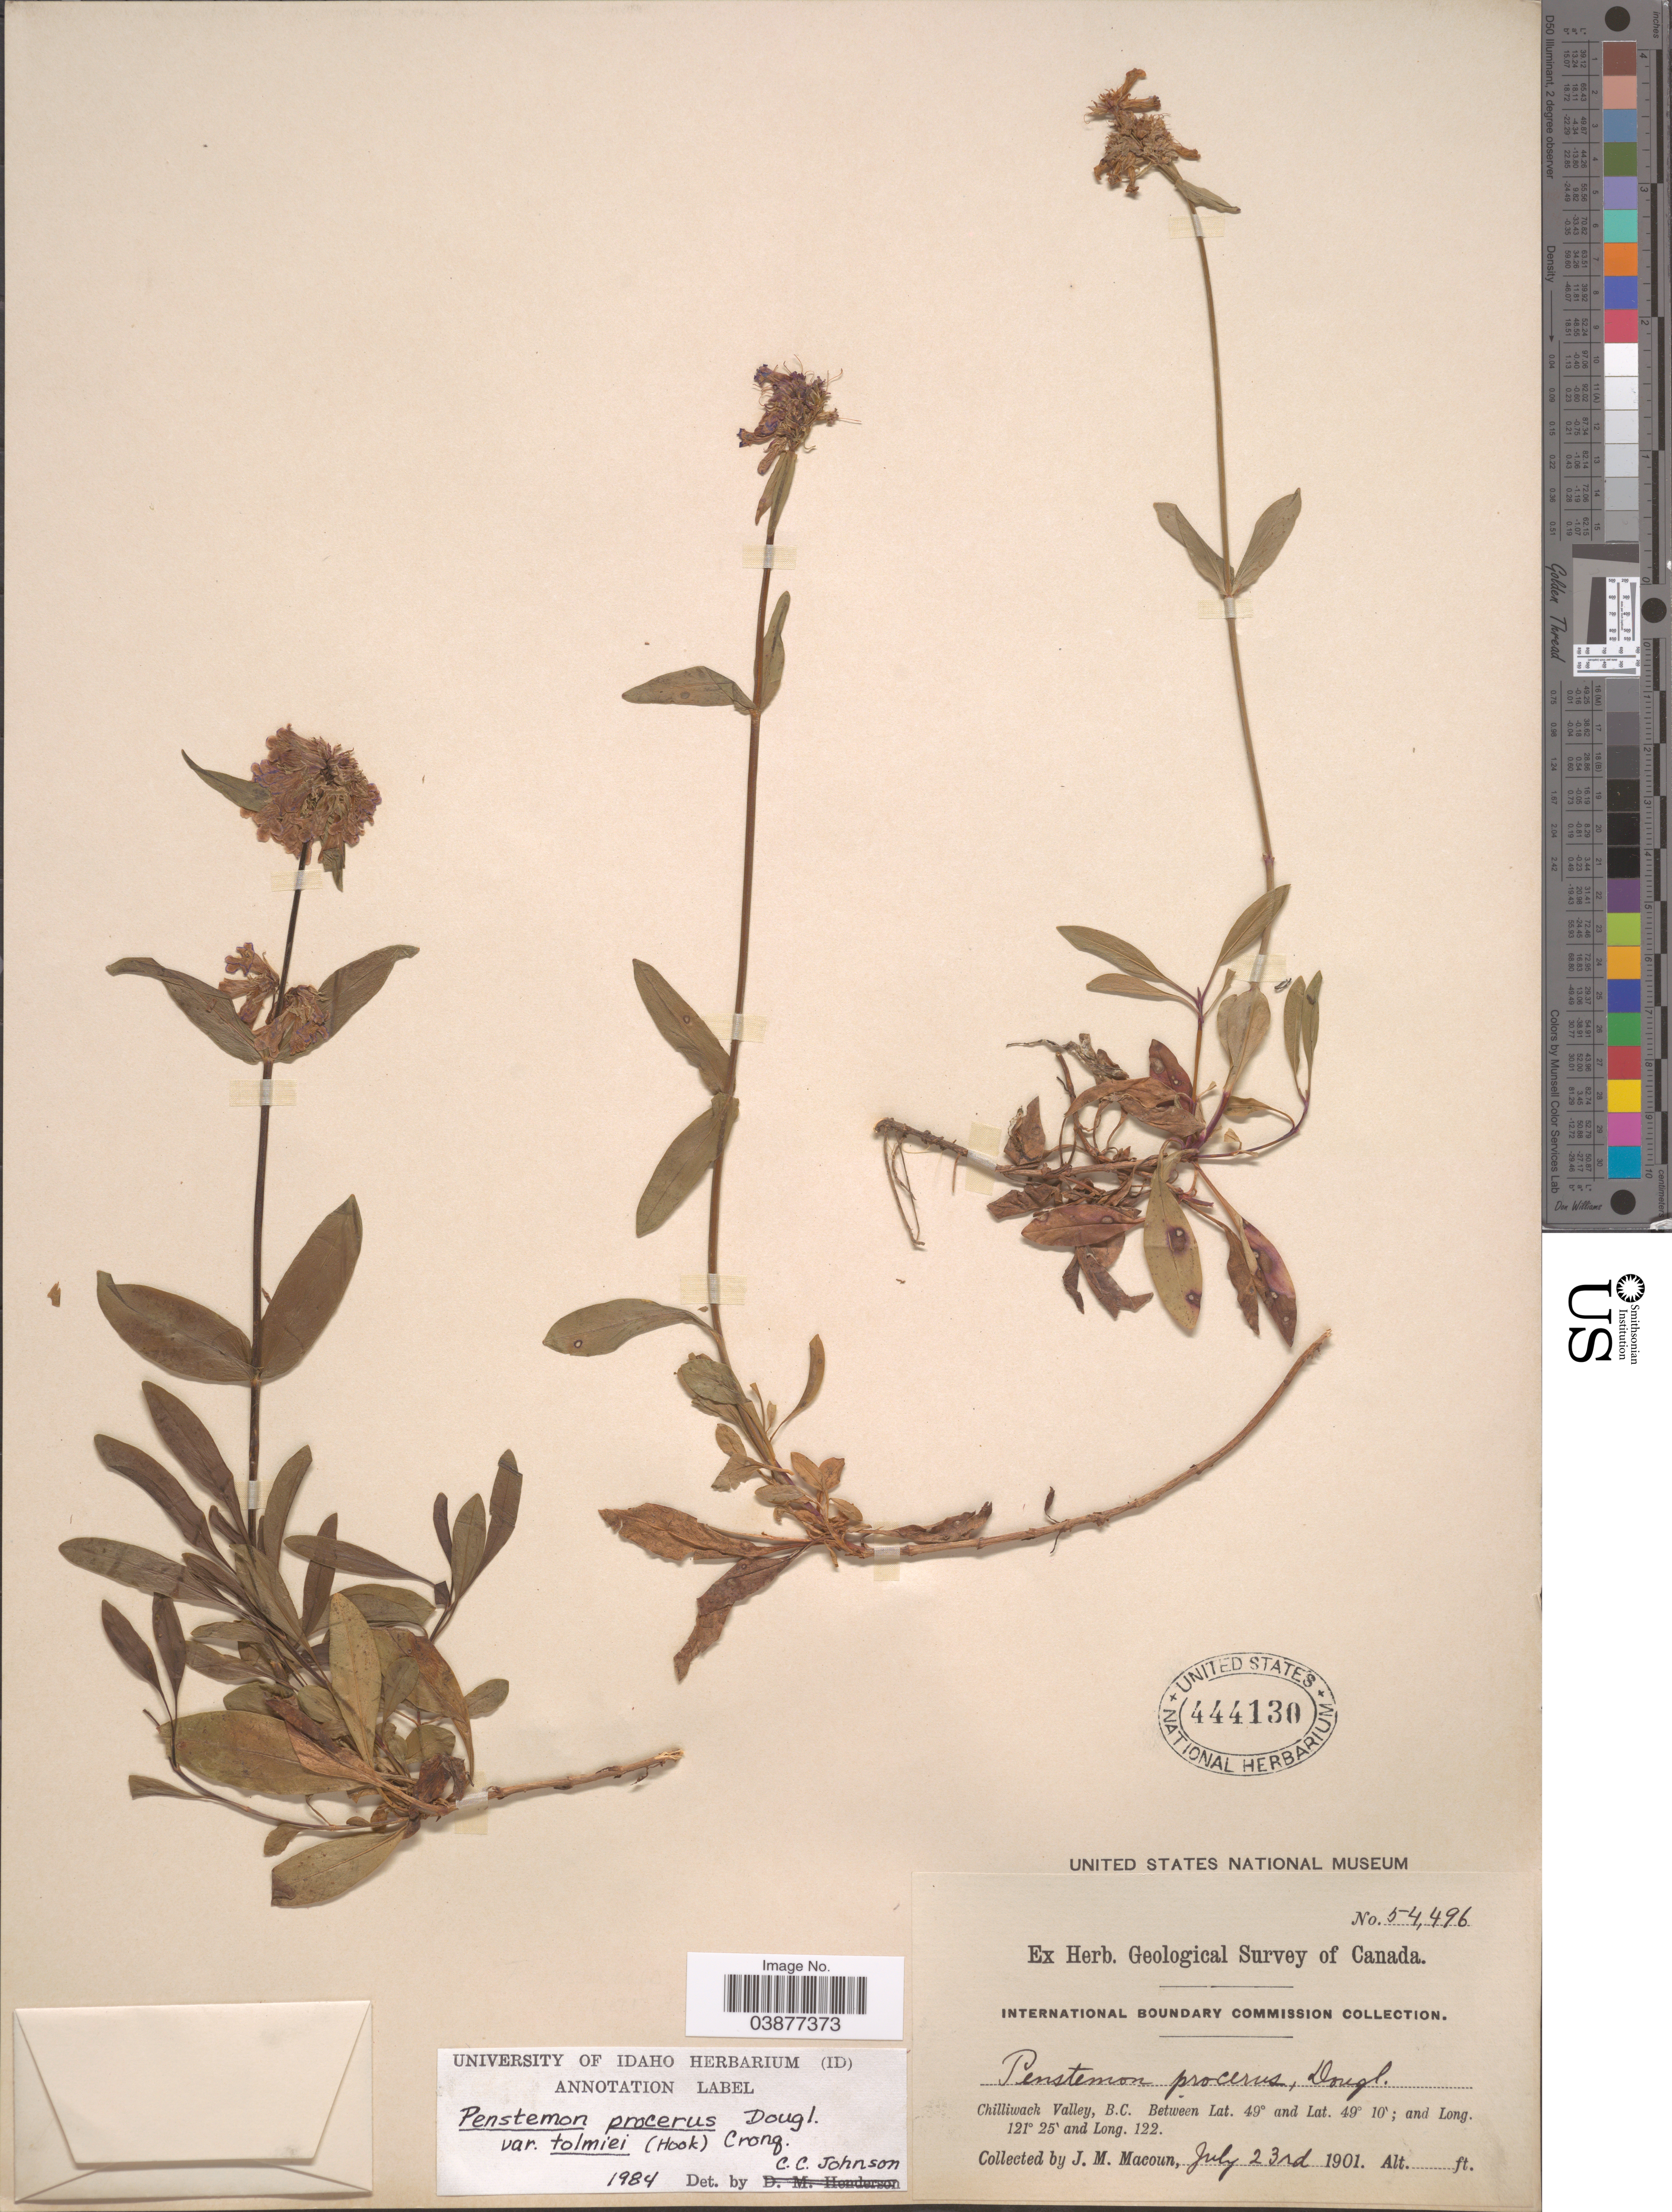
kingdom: Plantae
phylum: Tracheophyta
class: Magnoliopsida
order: Lamiales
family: Plantaginaceae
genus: Penstemon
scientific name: Penstemon procerus var. tolmiei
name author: (Hook.) Cronquist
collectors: J. M. Macoun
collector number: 54496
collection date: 1901-07-23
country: Canada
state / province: British Columbia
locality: Chilliwack Valley.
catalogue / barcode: US 444130